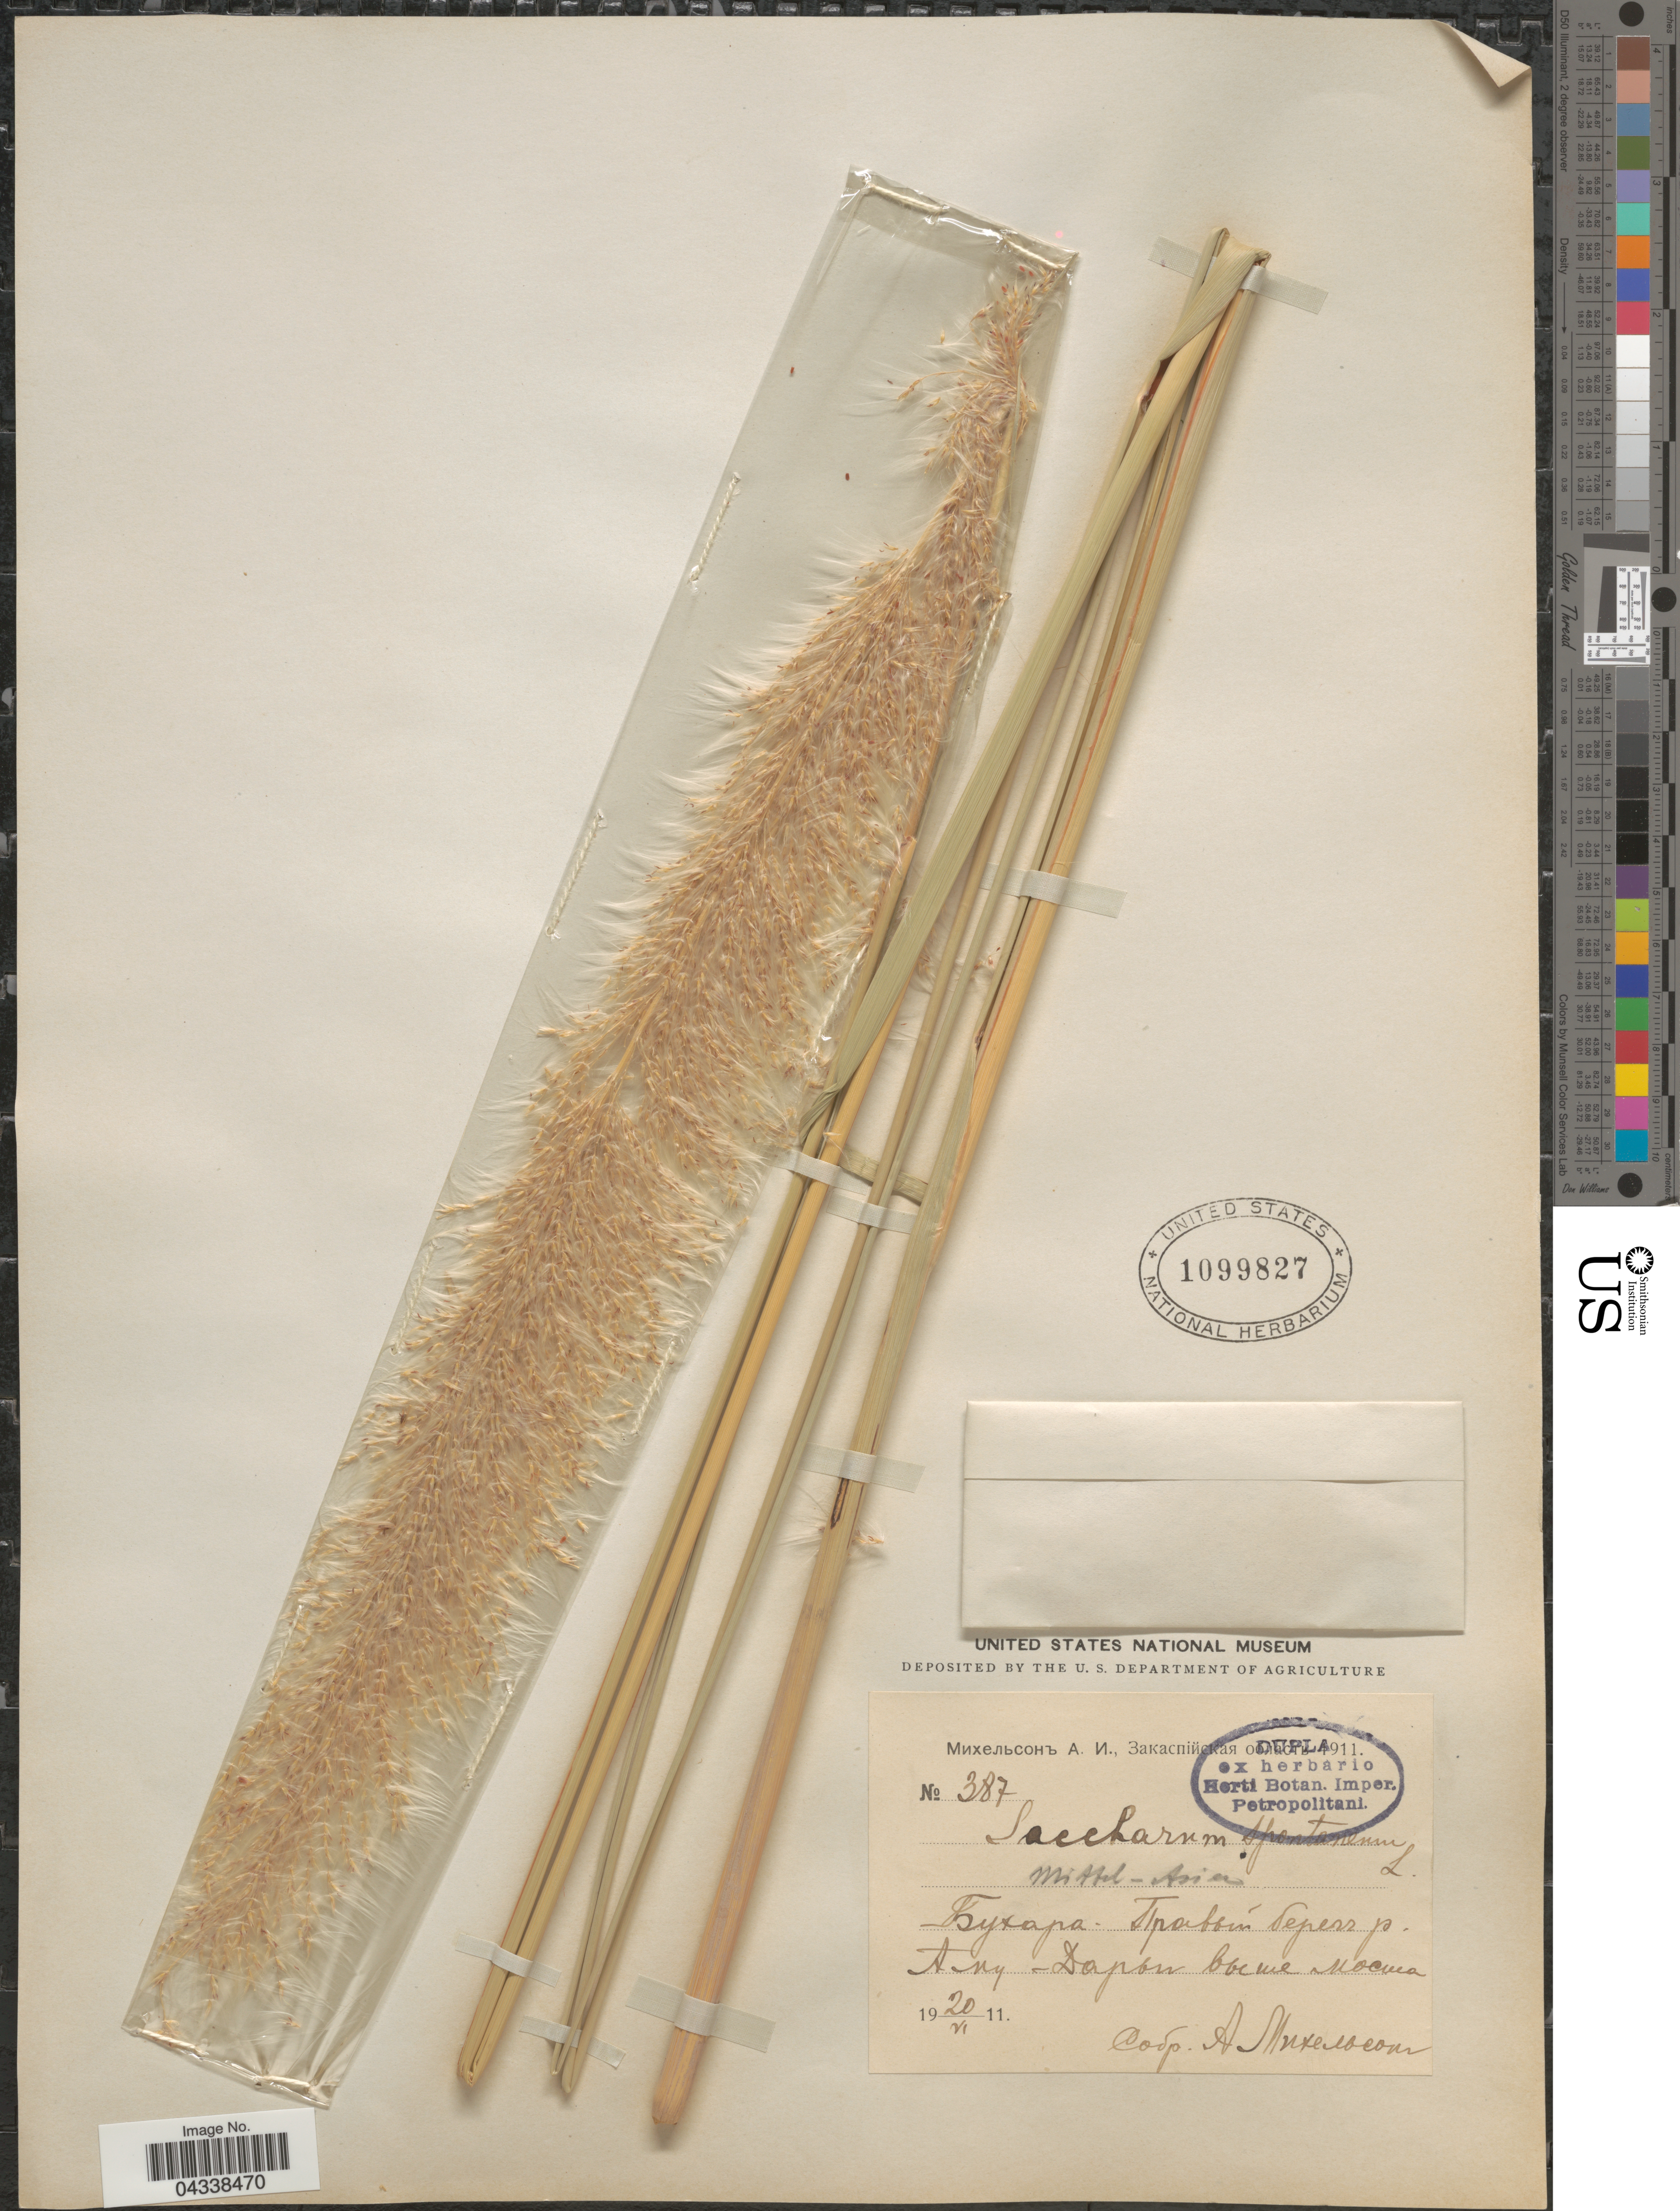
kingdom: Plantae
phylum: Tracheophyta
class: Liliopsida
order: Poales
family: Poaceae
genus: Saccharum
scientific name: Saccharum spontaneum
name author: L.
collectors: A. Mikhelson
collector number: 387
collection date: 1911-06-20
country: Uzbekistan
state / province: Buxoro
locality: Bukhara, Right shore of river Amur-Darya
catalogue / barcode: US 1099827